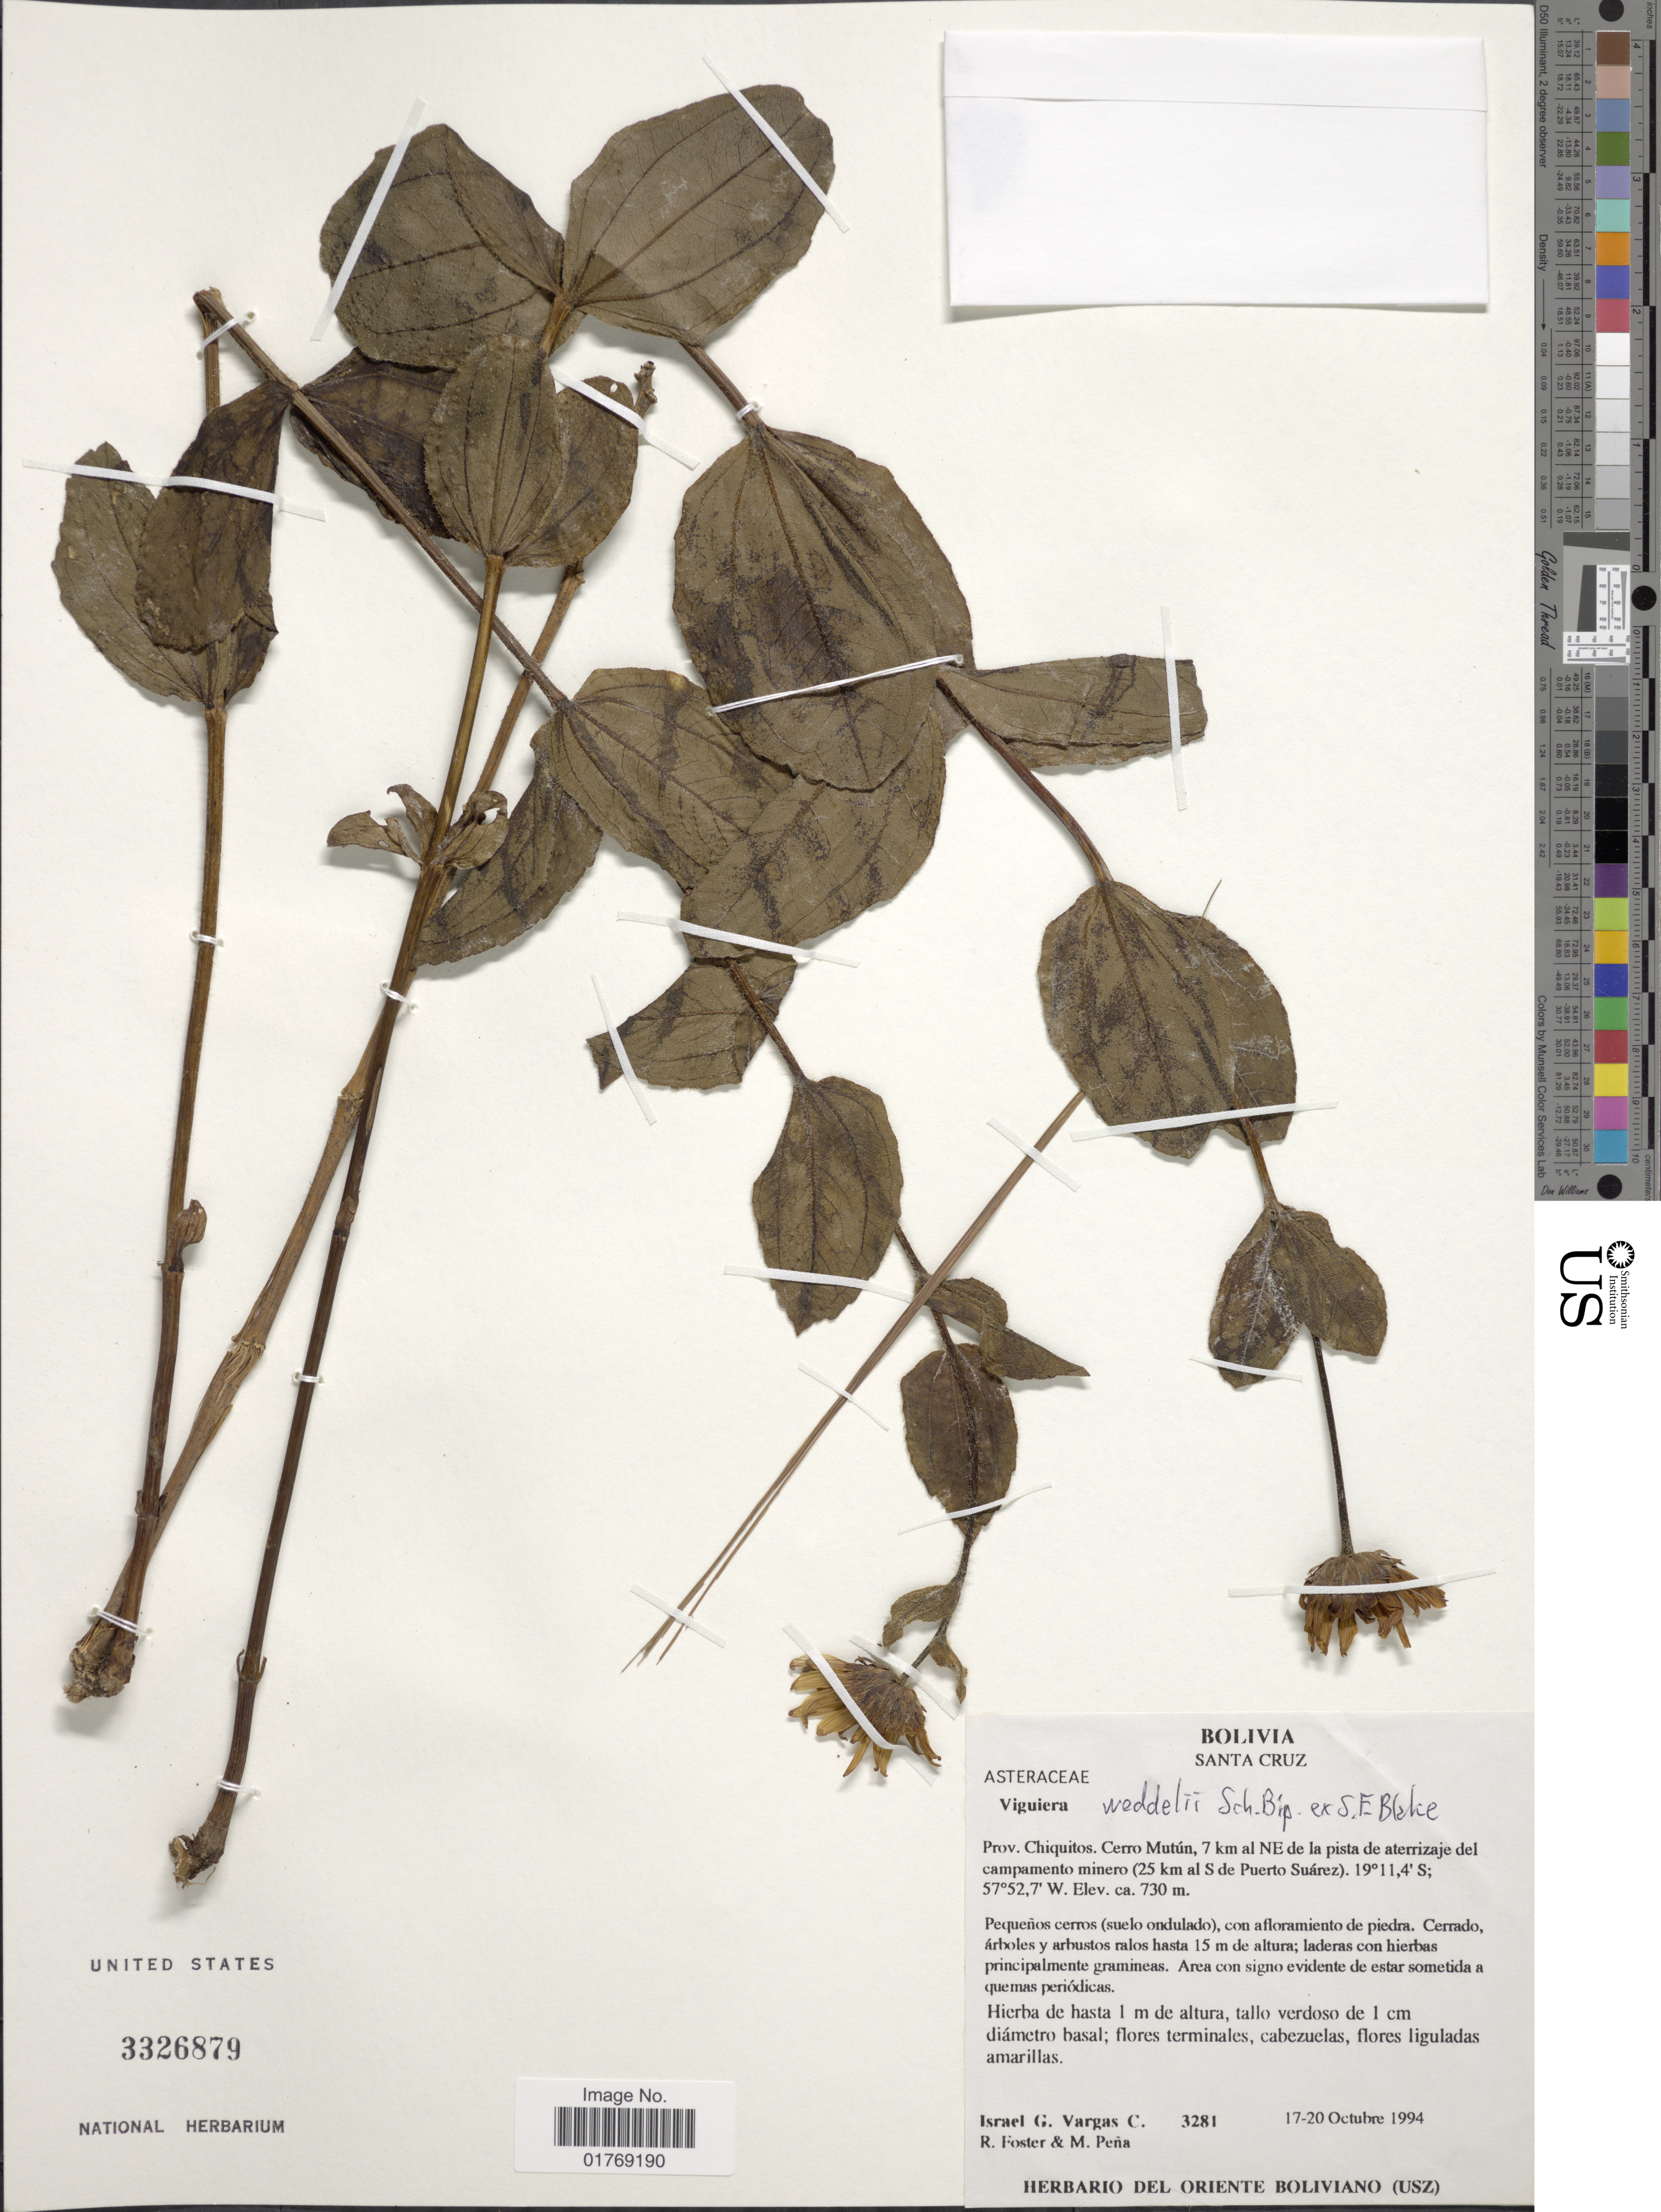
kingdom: Plantae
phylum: Tracheophyta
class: Magnoliopsida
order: Asterales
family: Asteraceae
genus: Viguiera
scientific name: Viguiera weddellii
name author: Sch. Bip. ex S.F. Blake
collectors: I. G. Vargas C., R. Foster & M. Peña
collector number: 3281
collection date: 1994-10-17/1994-10-20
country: Bolivia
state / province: Santa Cruz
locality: Prov. Chiquitos, Cerro Mutún, 7 km al NE de la pista de aterrizaje del campamento minero (25 km al S de Puerto Suárez)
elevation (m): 730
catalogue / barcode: US 3326879